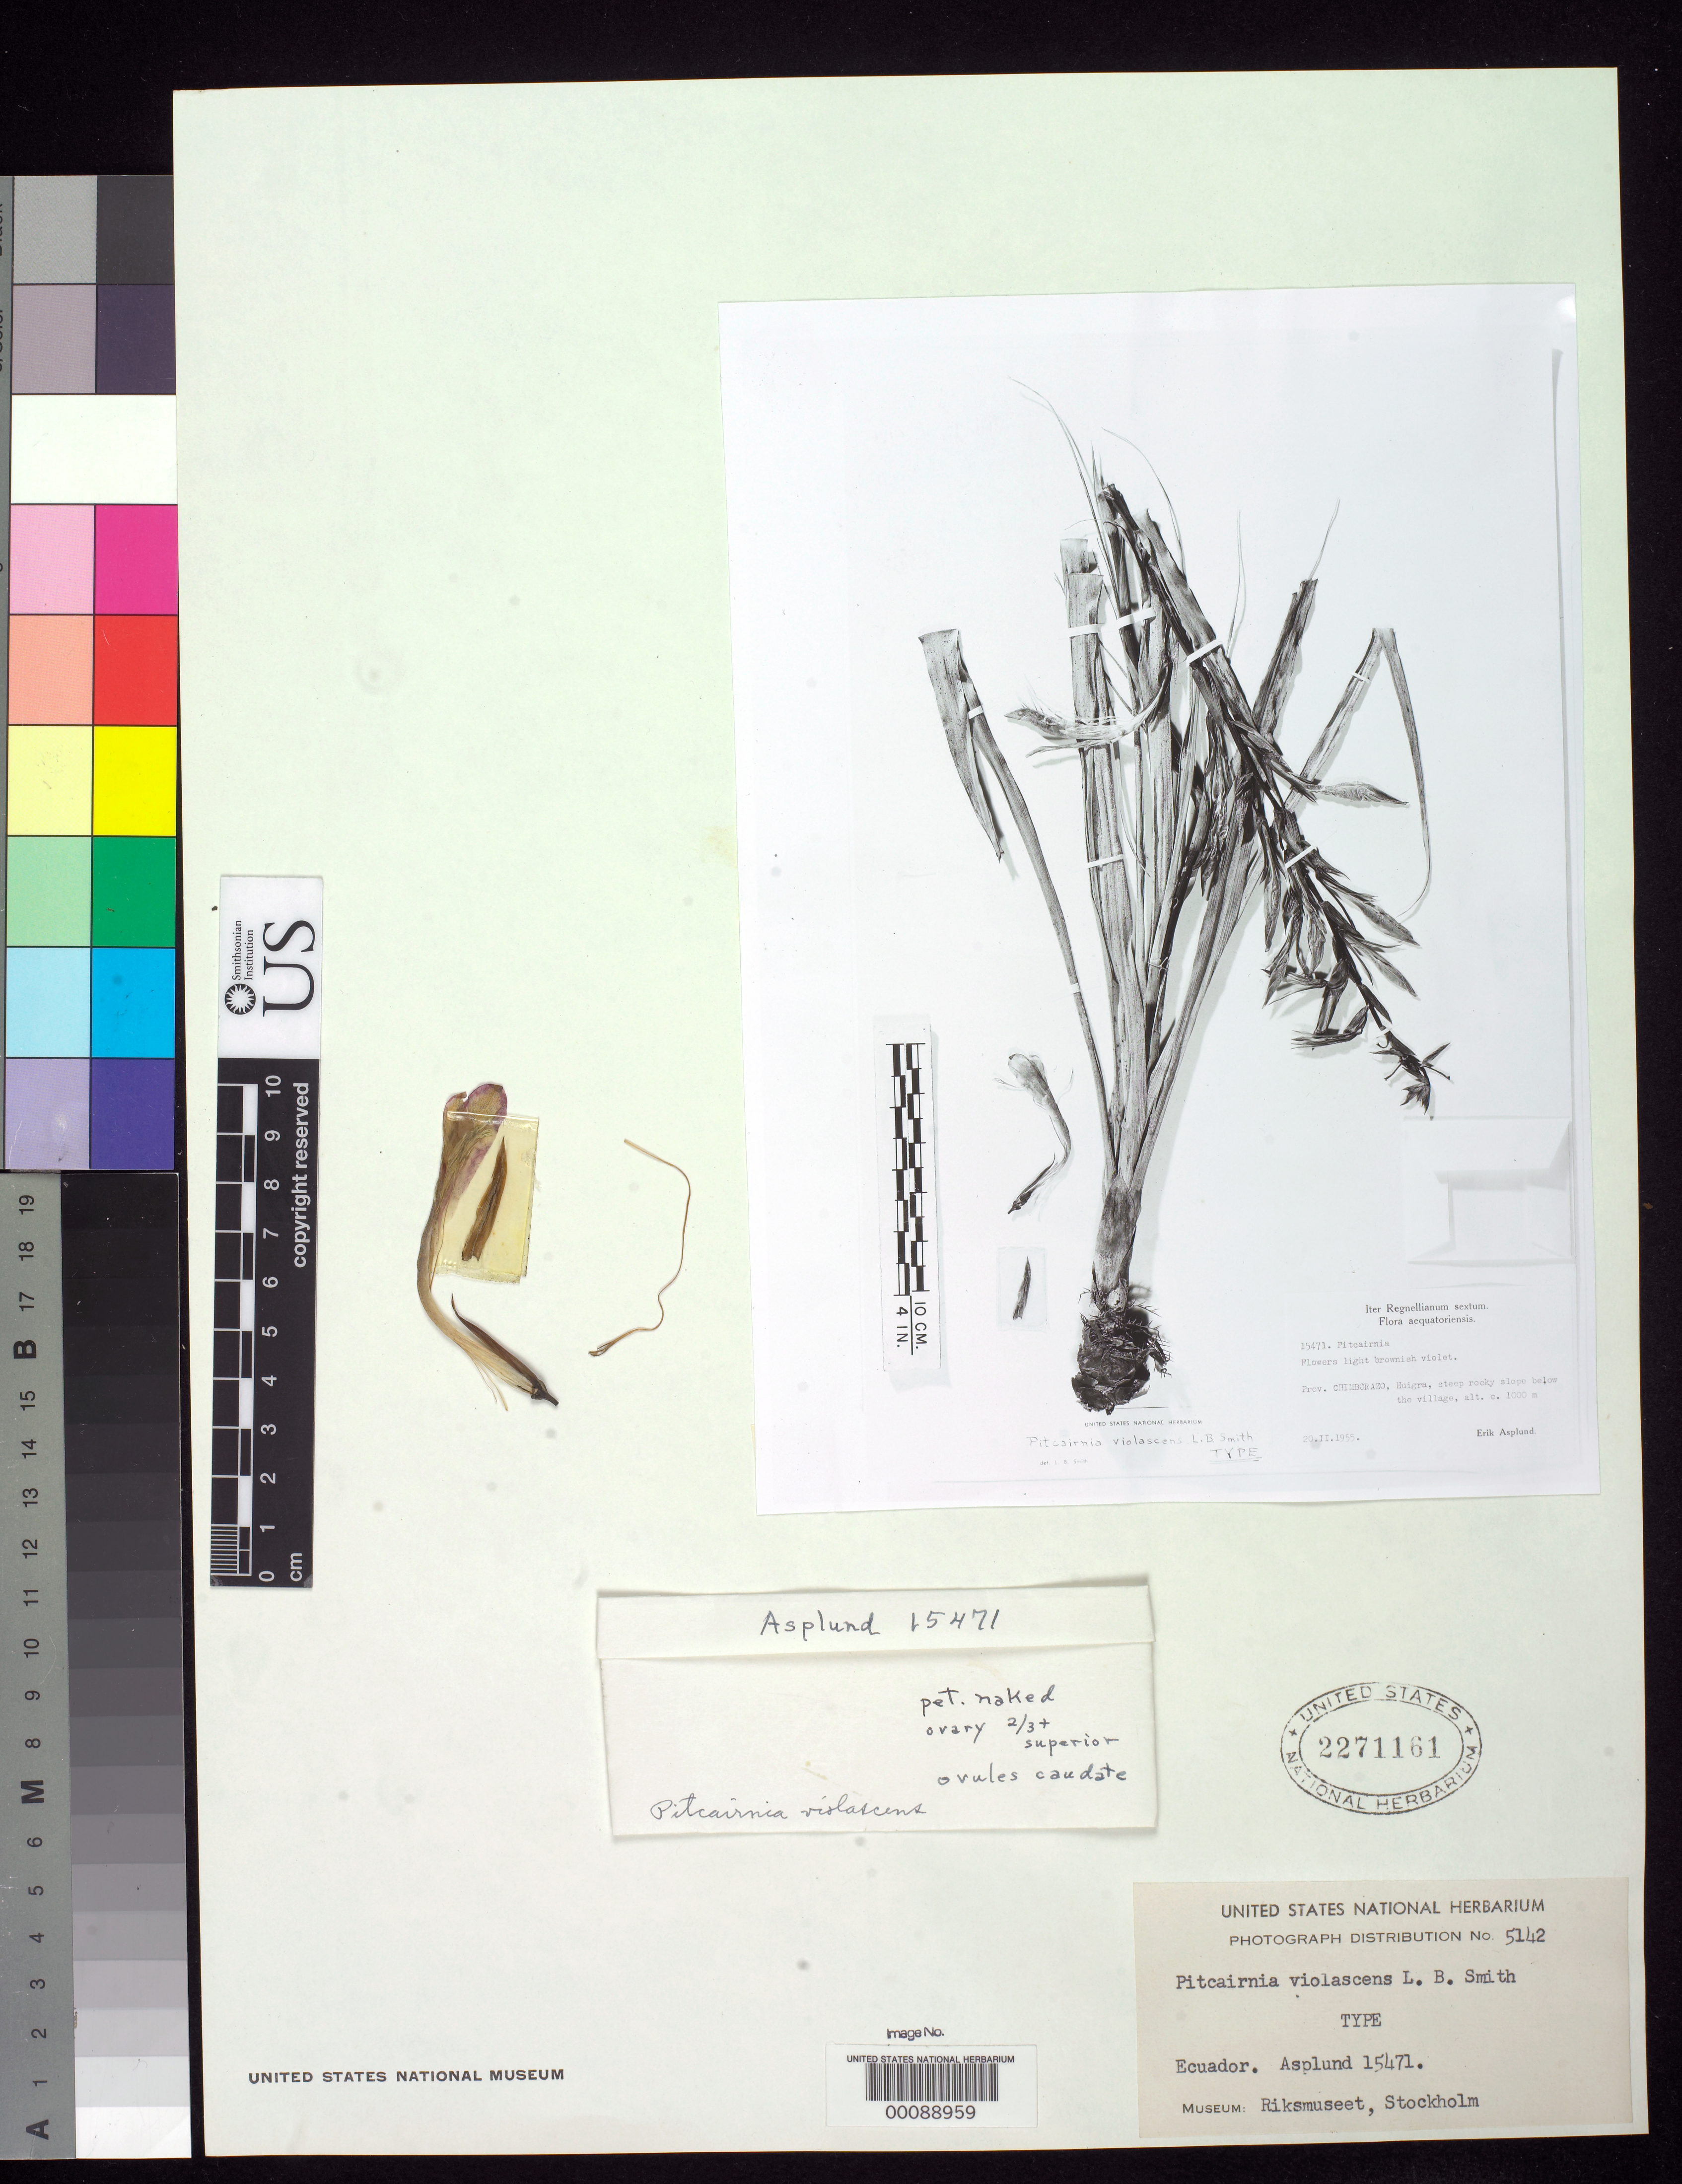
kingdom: Plantae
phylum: Tracheophyta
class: Liliopsida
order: Poales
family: Bromeliaceae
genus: Pitcairnia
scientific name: Pitcairnia violascens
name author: L.B. Sm.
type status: Isotype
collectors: E. Asplund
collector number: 15471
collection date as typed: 20 Feb 1955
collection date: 1955-02-20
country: Ecuador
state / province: Chimborazo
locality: Huigra.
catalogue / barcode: US 2271161